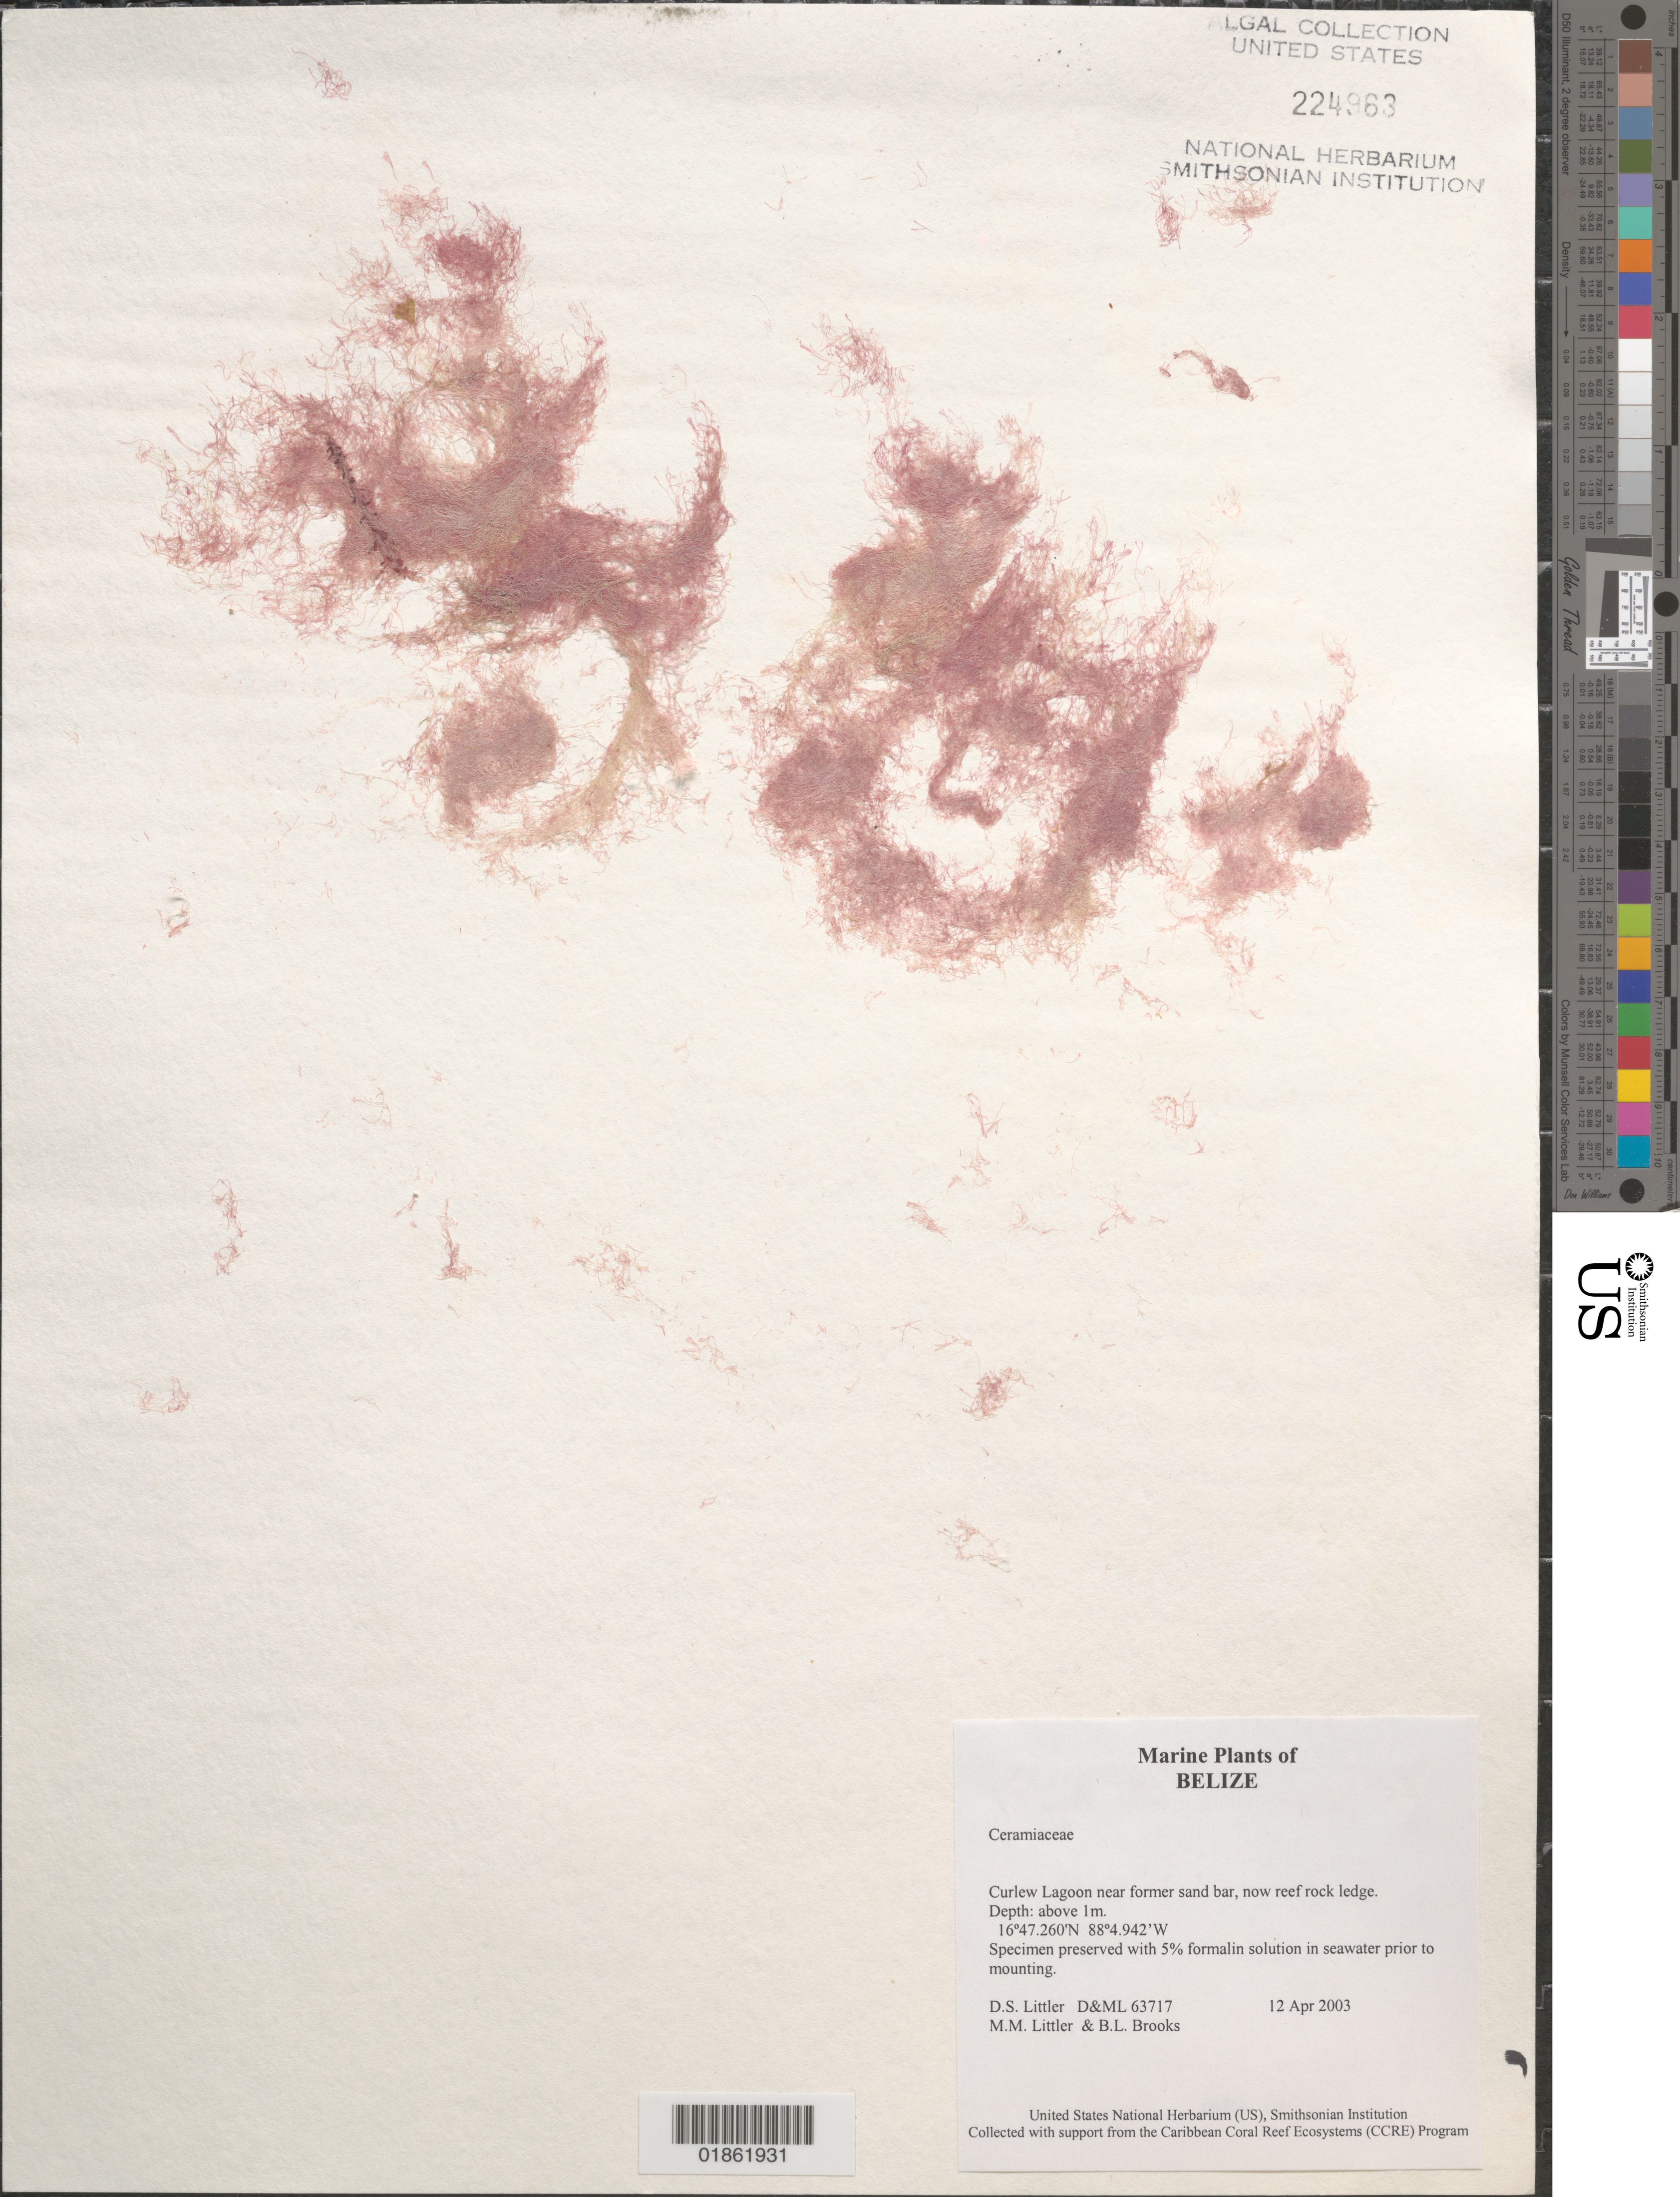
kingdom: Plantae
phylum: Rhodophyta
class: Florideophyceae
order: Ceramiales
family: Ceramiaceae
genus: Ceramium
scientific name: Ceramium sp.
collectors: D. S. Littler & M. M. Littler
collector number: D&ML 63717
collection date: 2003-04-12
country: Belize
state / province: Stann Creek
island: Curlew Cay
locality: Curlew Lagoon.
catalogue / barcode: US 224963